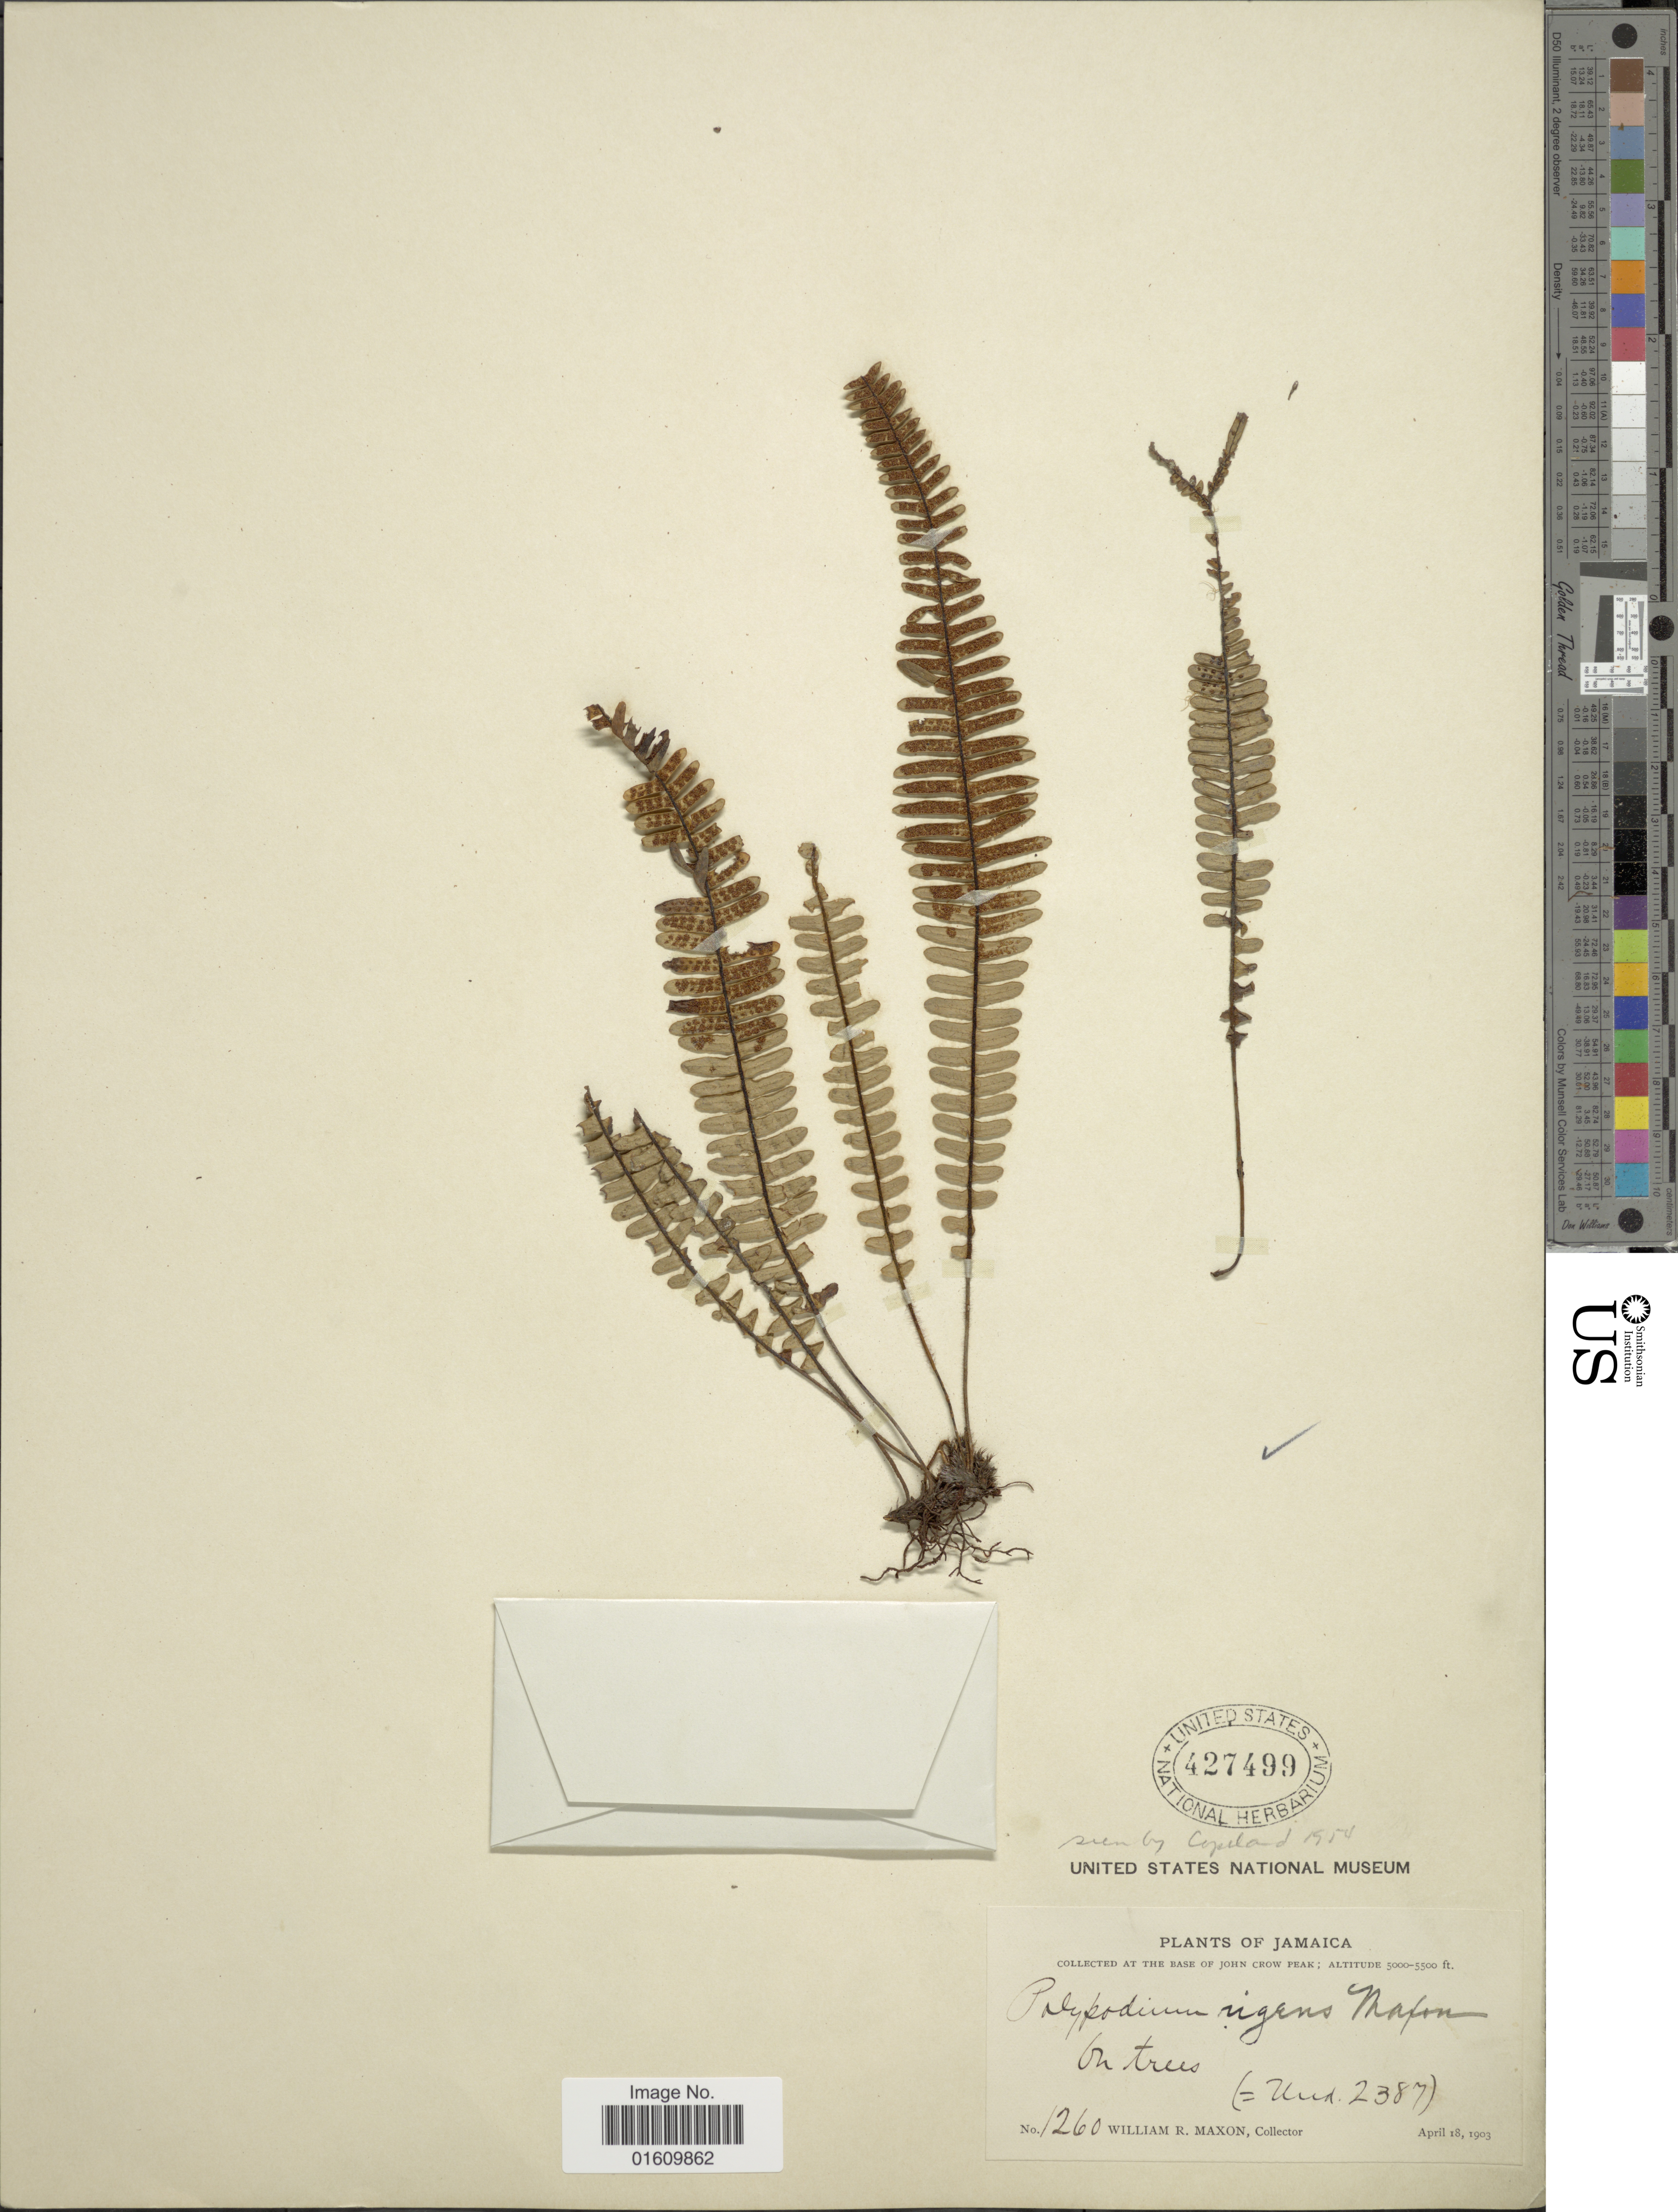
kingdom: Plantae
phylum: Tracheophyta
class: Polypodiopsida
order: Polypodiales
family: Polypodiaceae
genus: Melpomene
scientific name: Melpomene xiphopteroides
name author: (Liebm.) A.R. Sm. & R.C. Moran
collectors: W. R. Maxon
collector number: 1260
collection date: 1903-04-19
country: Jamaica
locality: At the base of John Crow Peak on trees.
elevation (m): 1524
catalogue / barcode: US 427499